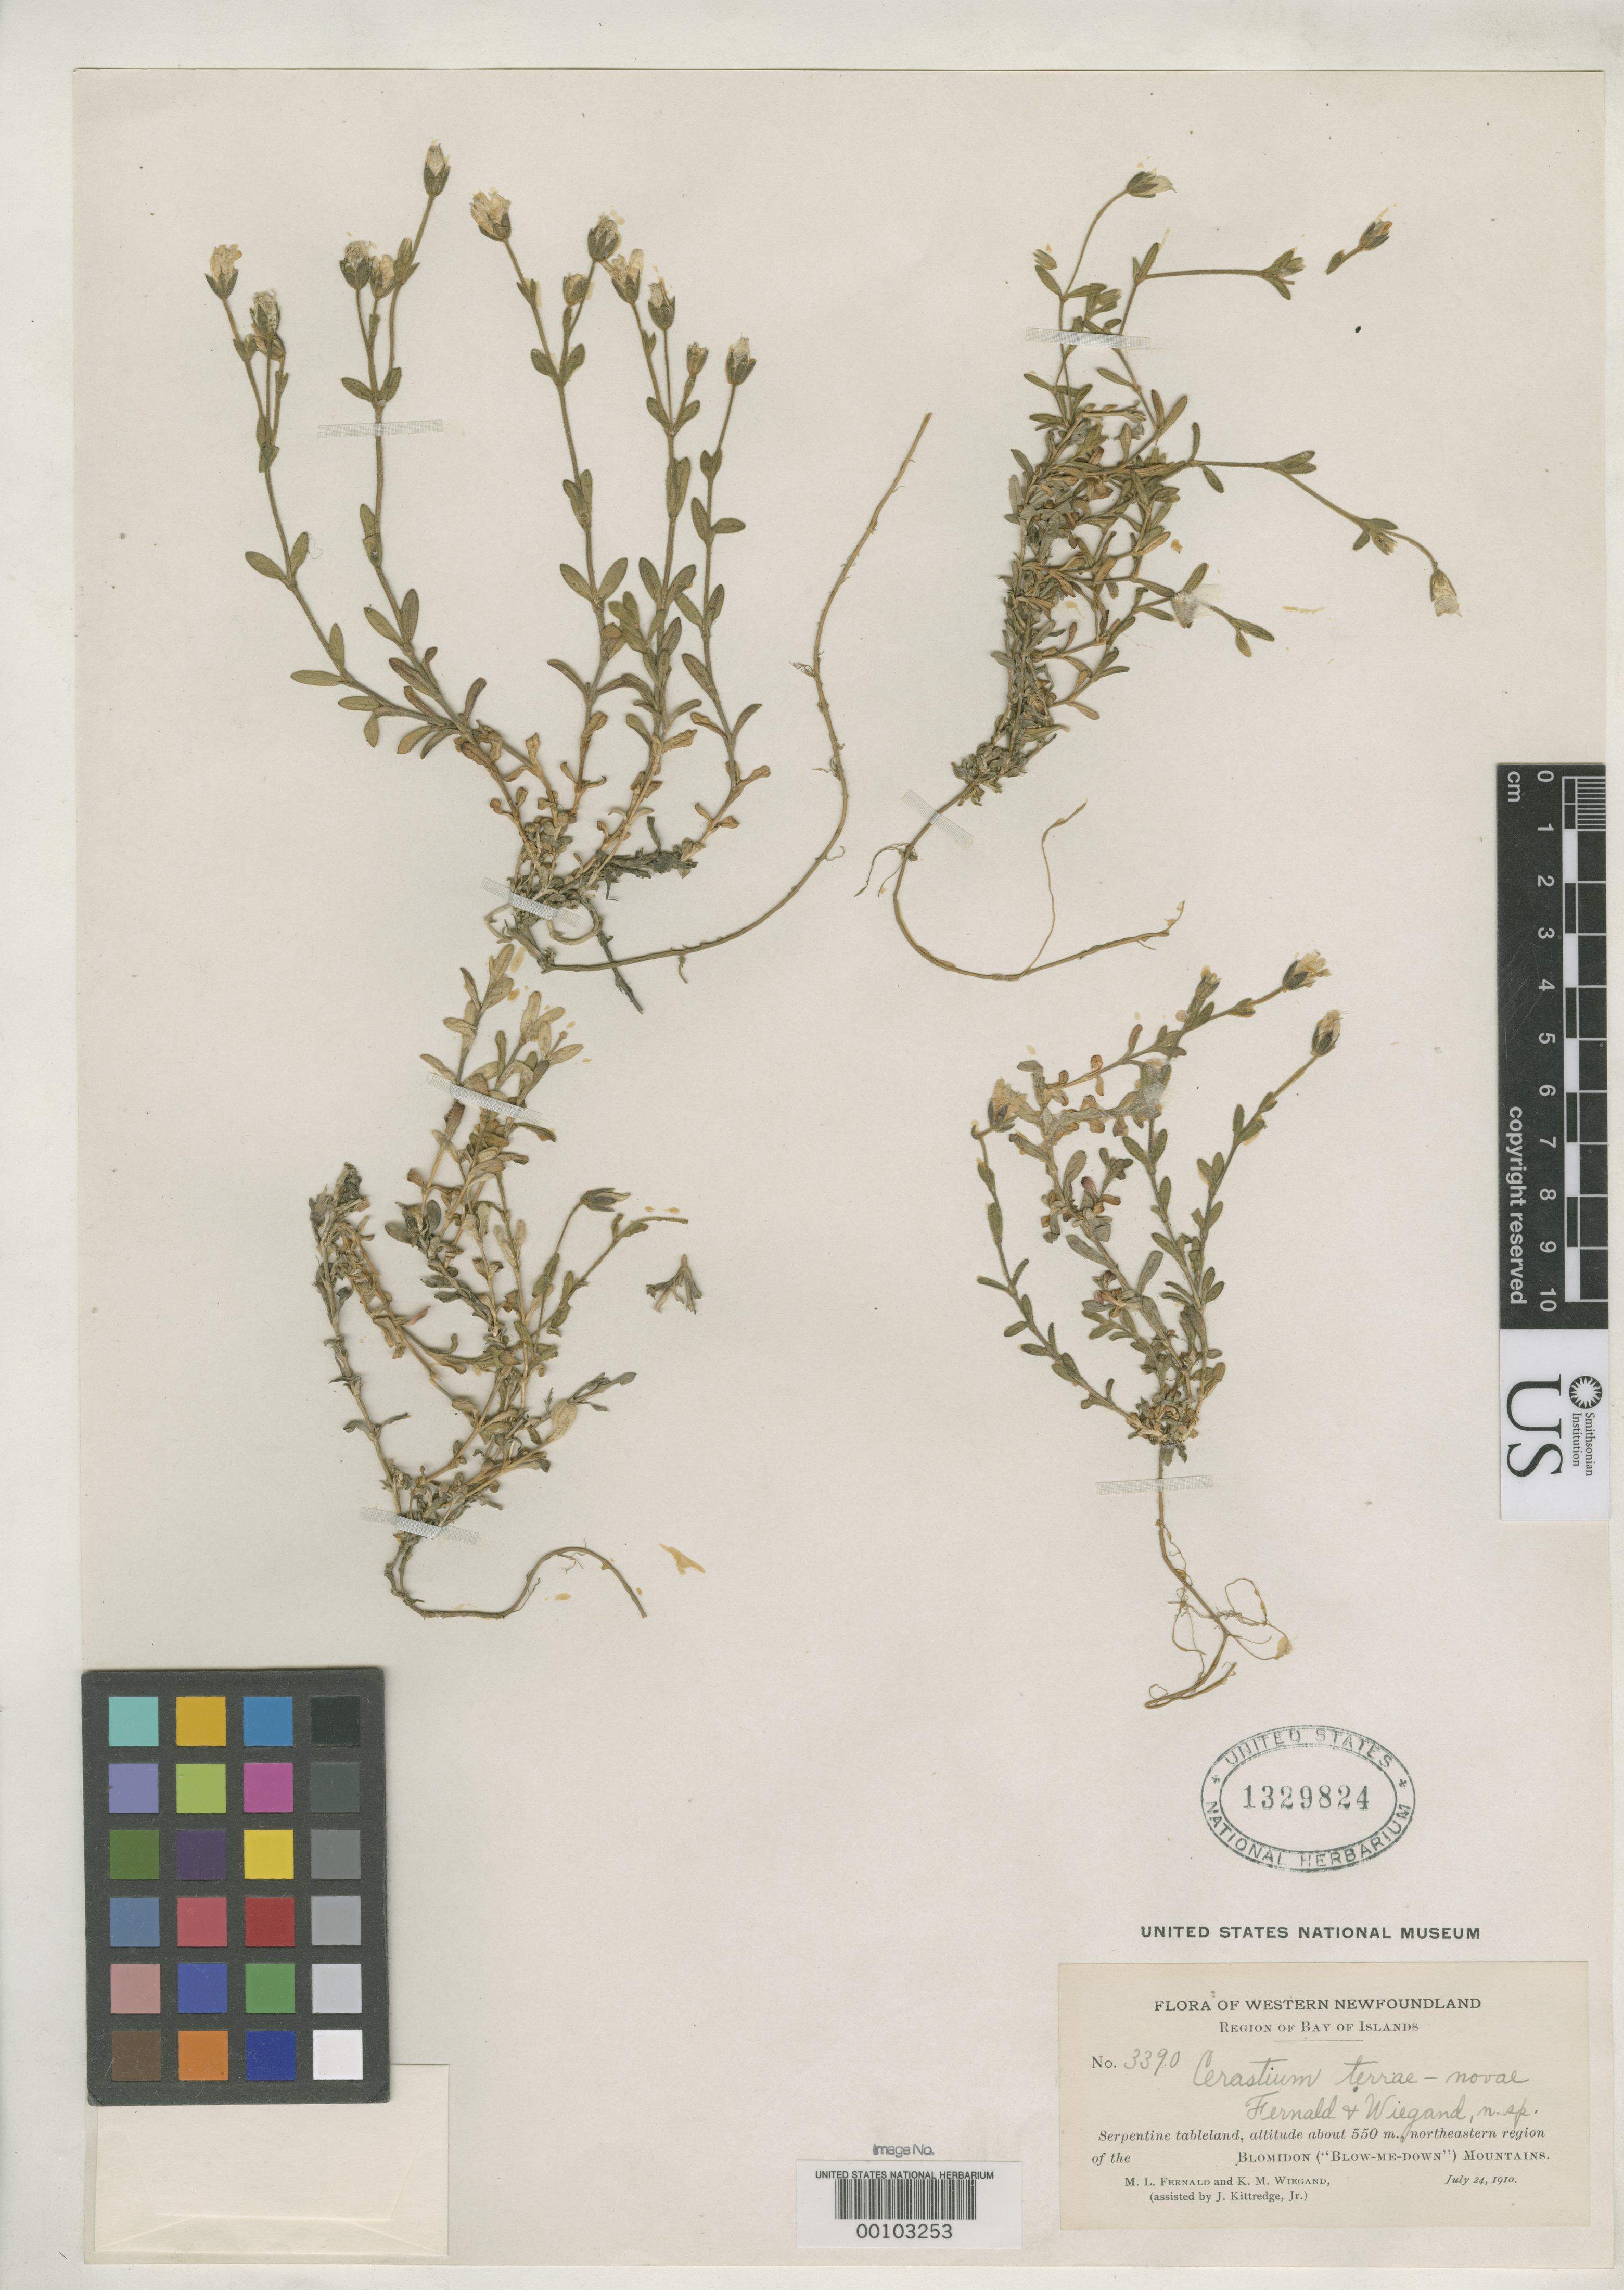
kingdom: Plantae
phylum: Tracheophyta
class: Magnoliopsida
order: Caryophyllales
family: Caryophyllaceae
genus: Cerastium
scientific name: Cerastium terrae-novae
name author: Fernald & Wiegand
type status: Isotype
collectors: M. L. Fernald, K. M. Wiegand & J. Kittredge Jr.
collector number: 3390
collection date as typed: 24 Jul 1910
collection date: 1910-07-24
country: Canada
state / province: Newfoundland and Labrador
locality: NE region of Blomindon Mountains.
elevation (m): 550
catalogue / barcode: US 1329824